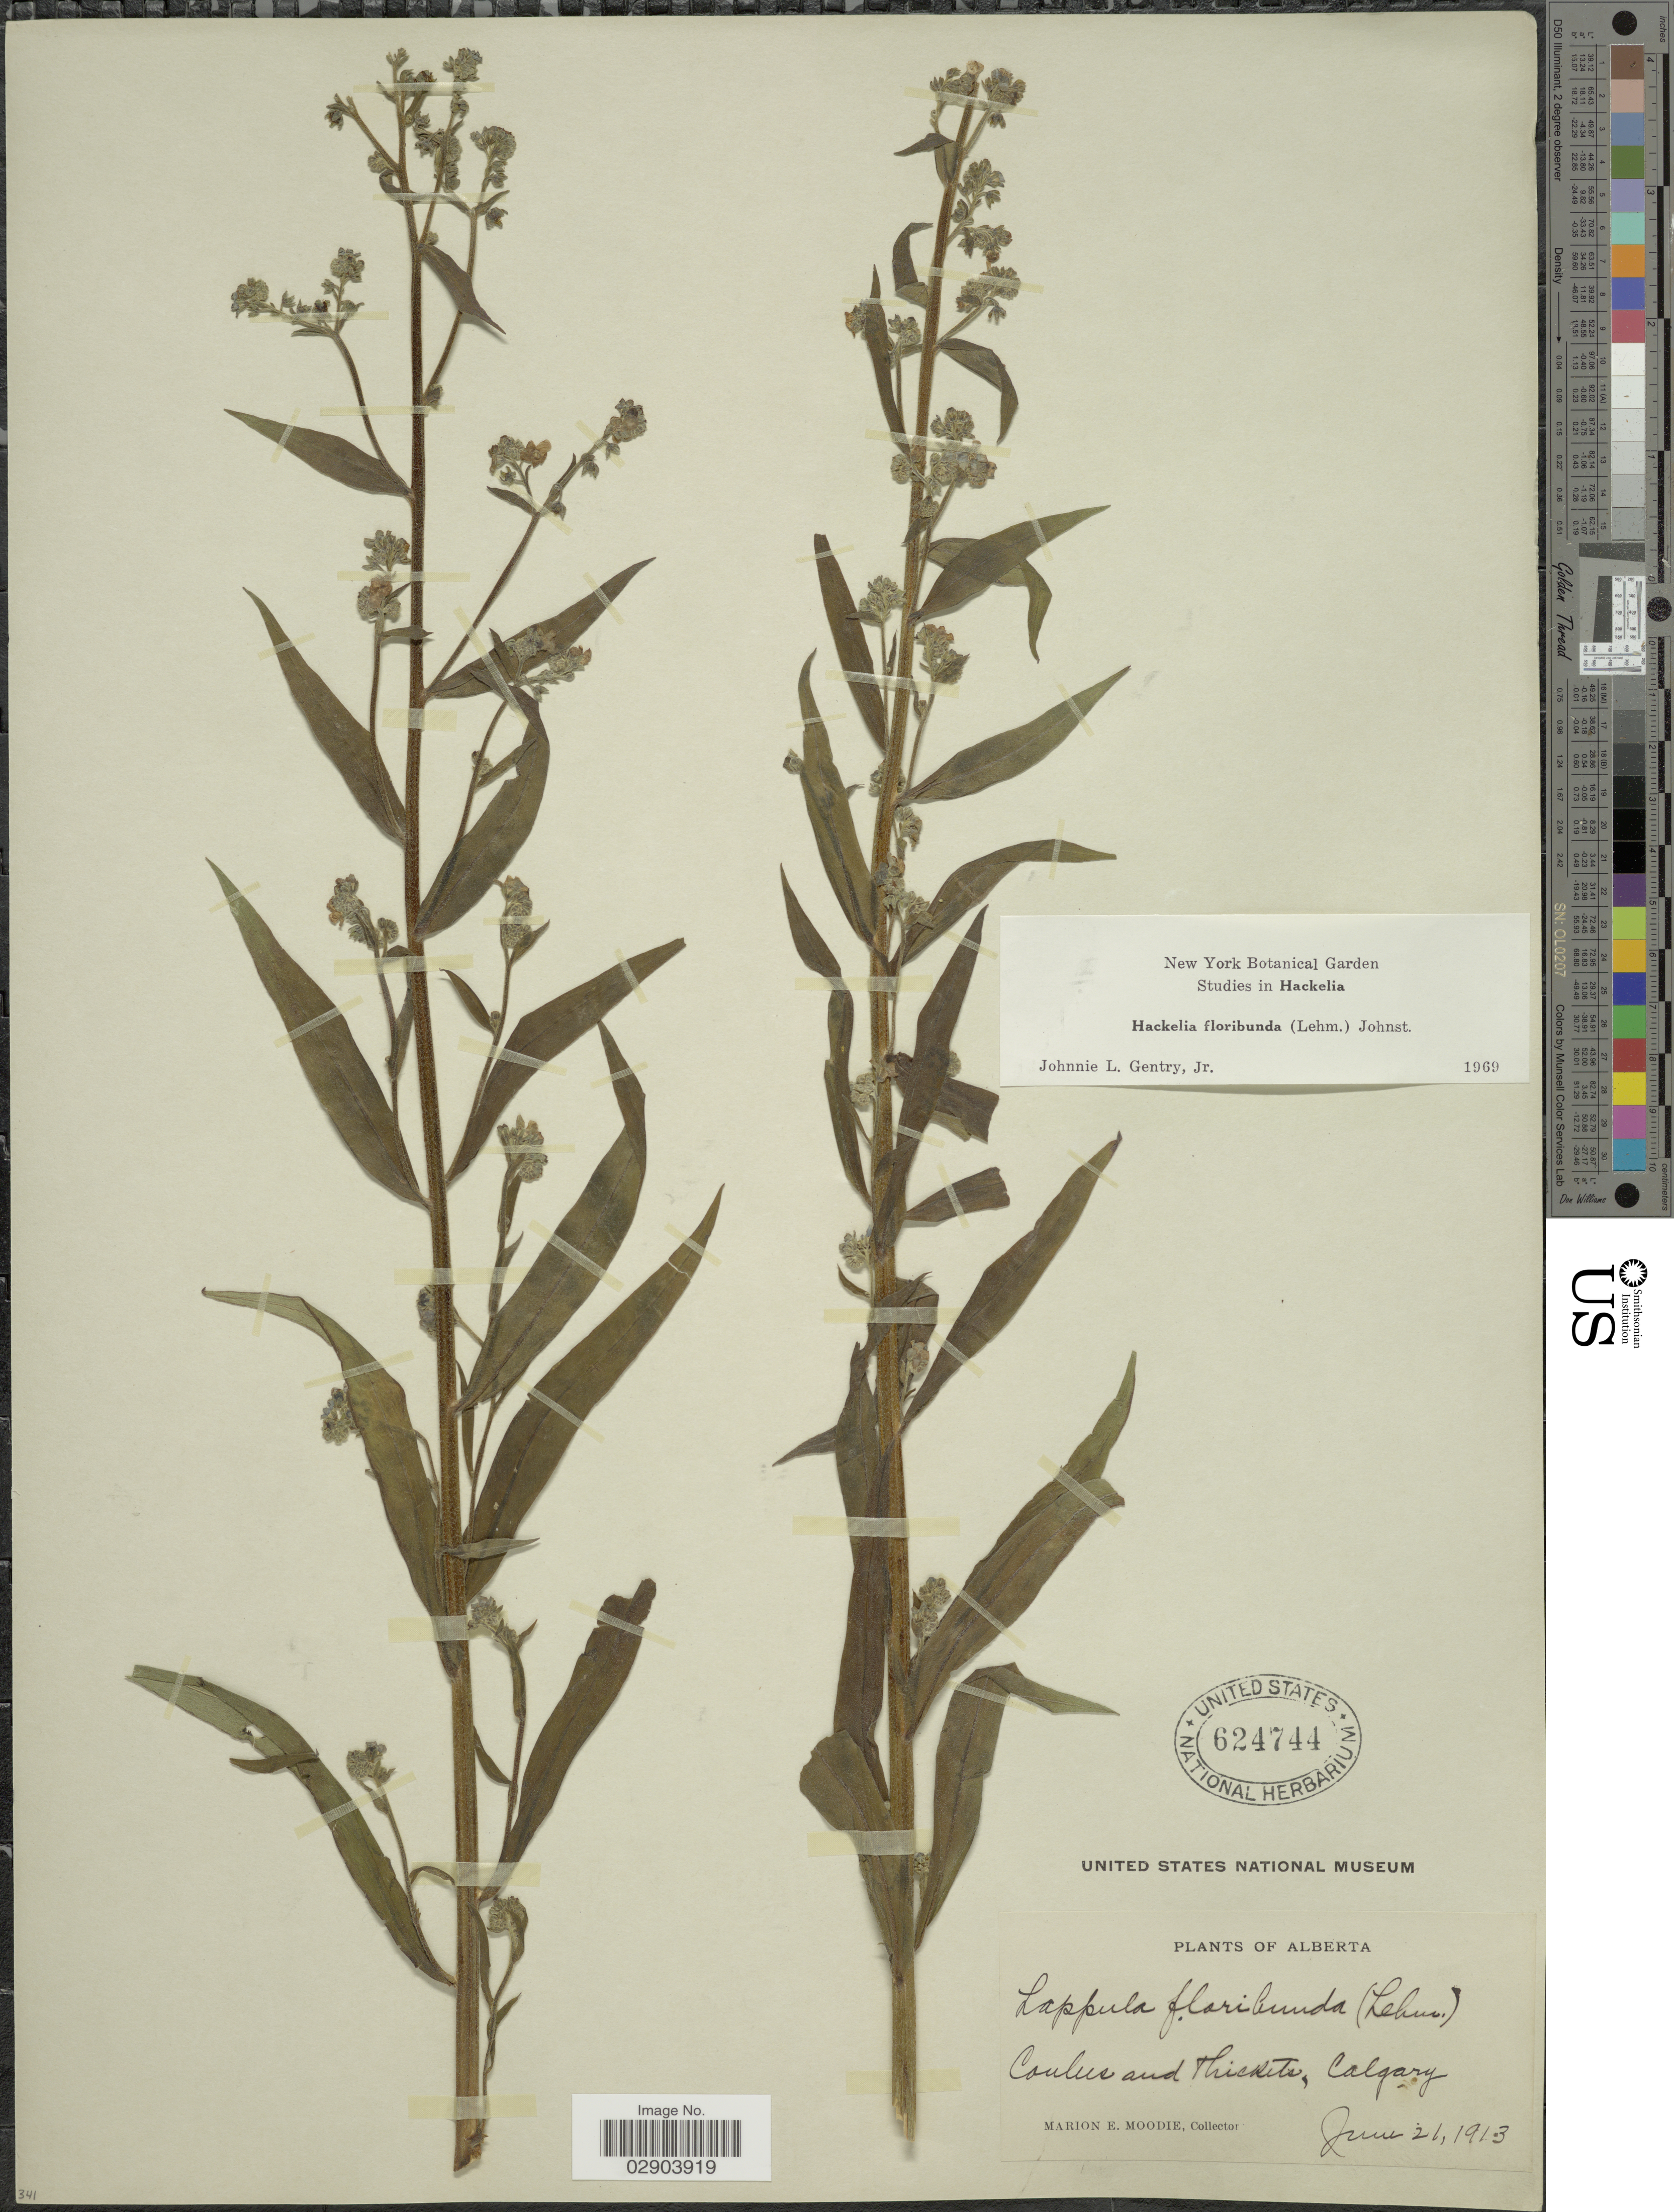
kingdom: Plantae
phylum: Tracheophyta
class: Magnoliopsida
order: Boraginales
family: Boraginaceae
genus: Hackelia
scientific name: Hackelia floribunda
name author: (Lehm.) I.M. Johnst.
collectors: M. E. Moodie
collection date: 1913-06-21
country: Canada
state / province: Alberta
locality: Calgary.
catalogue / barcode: US 624744